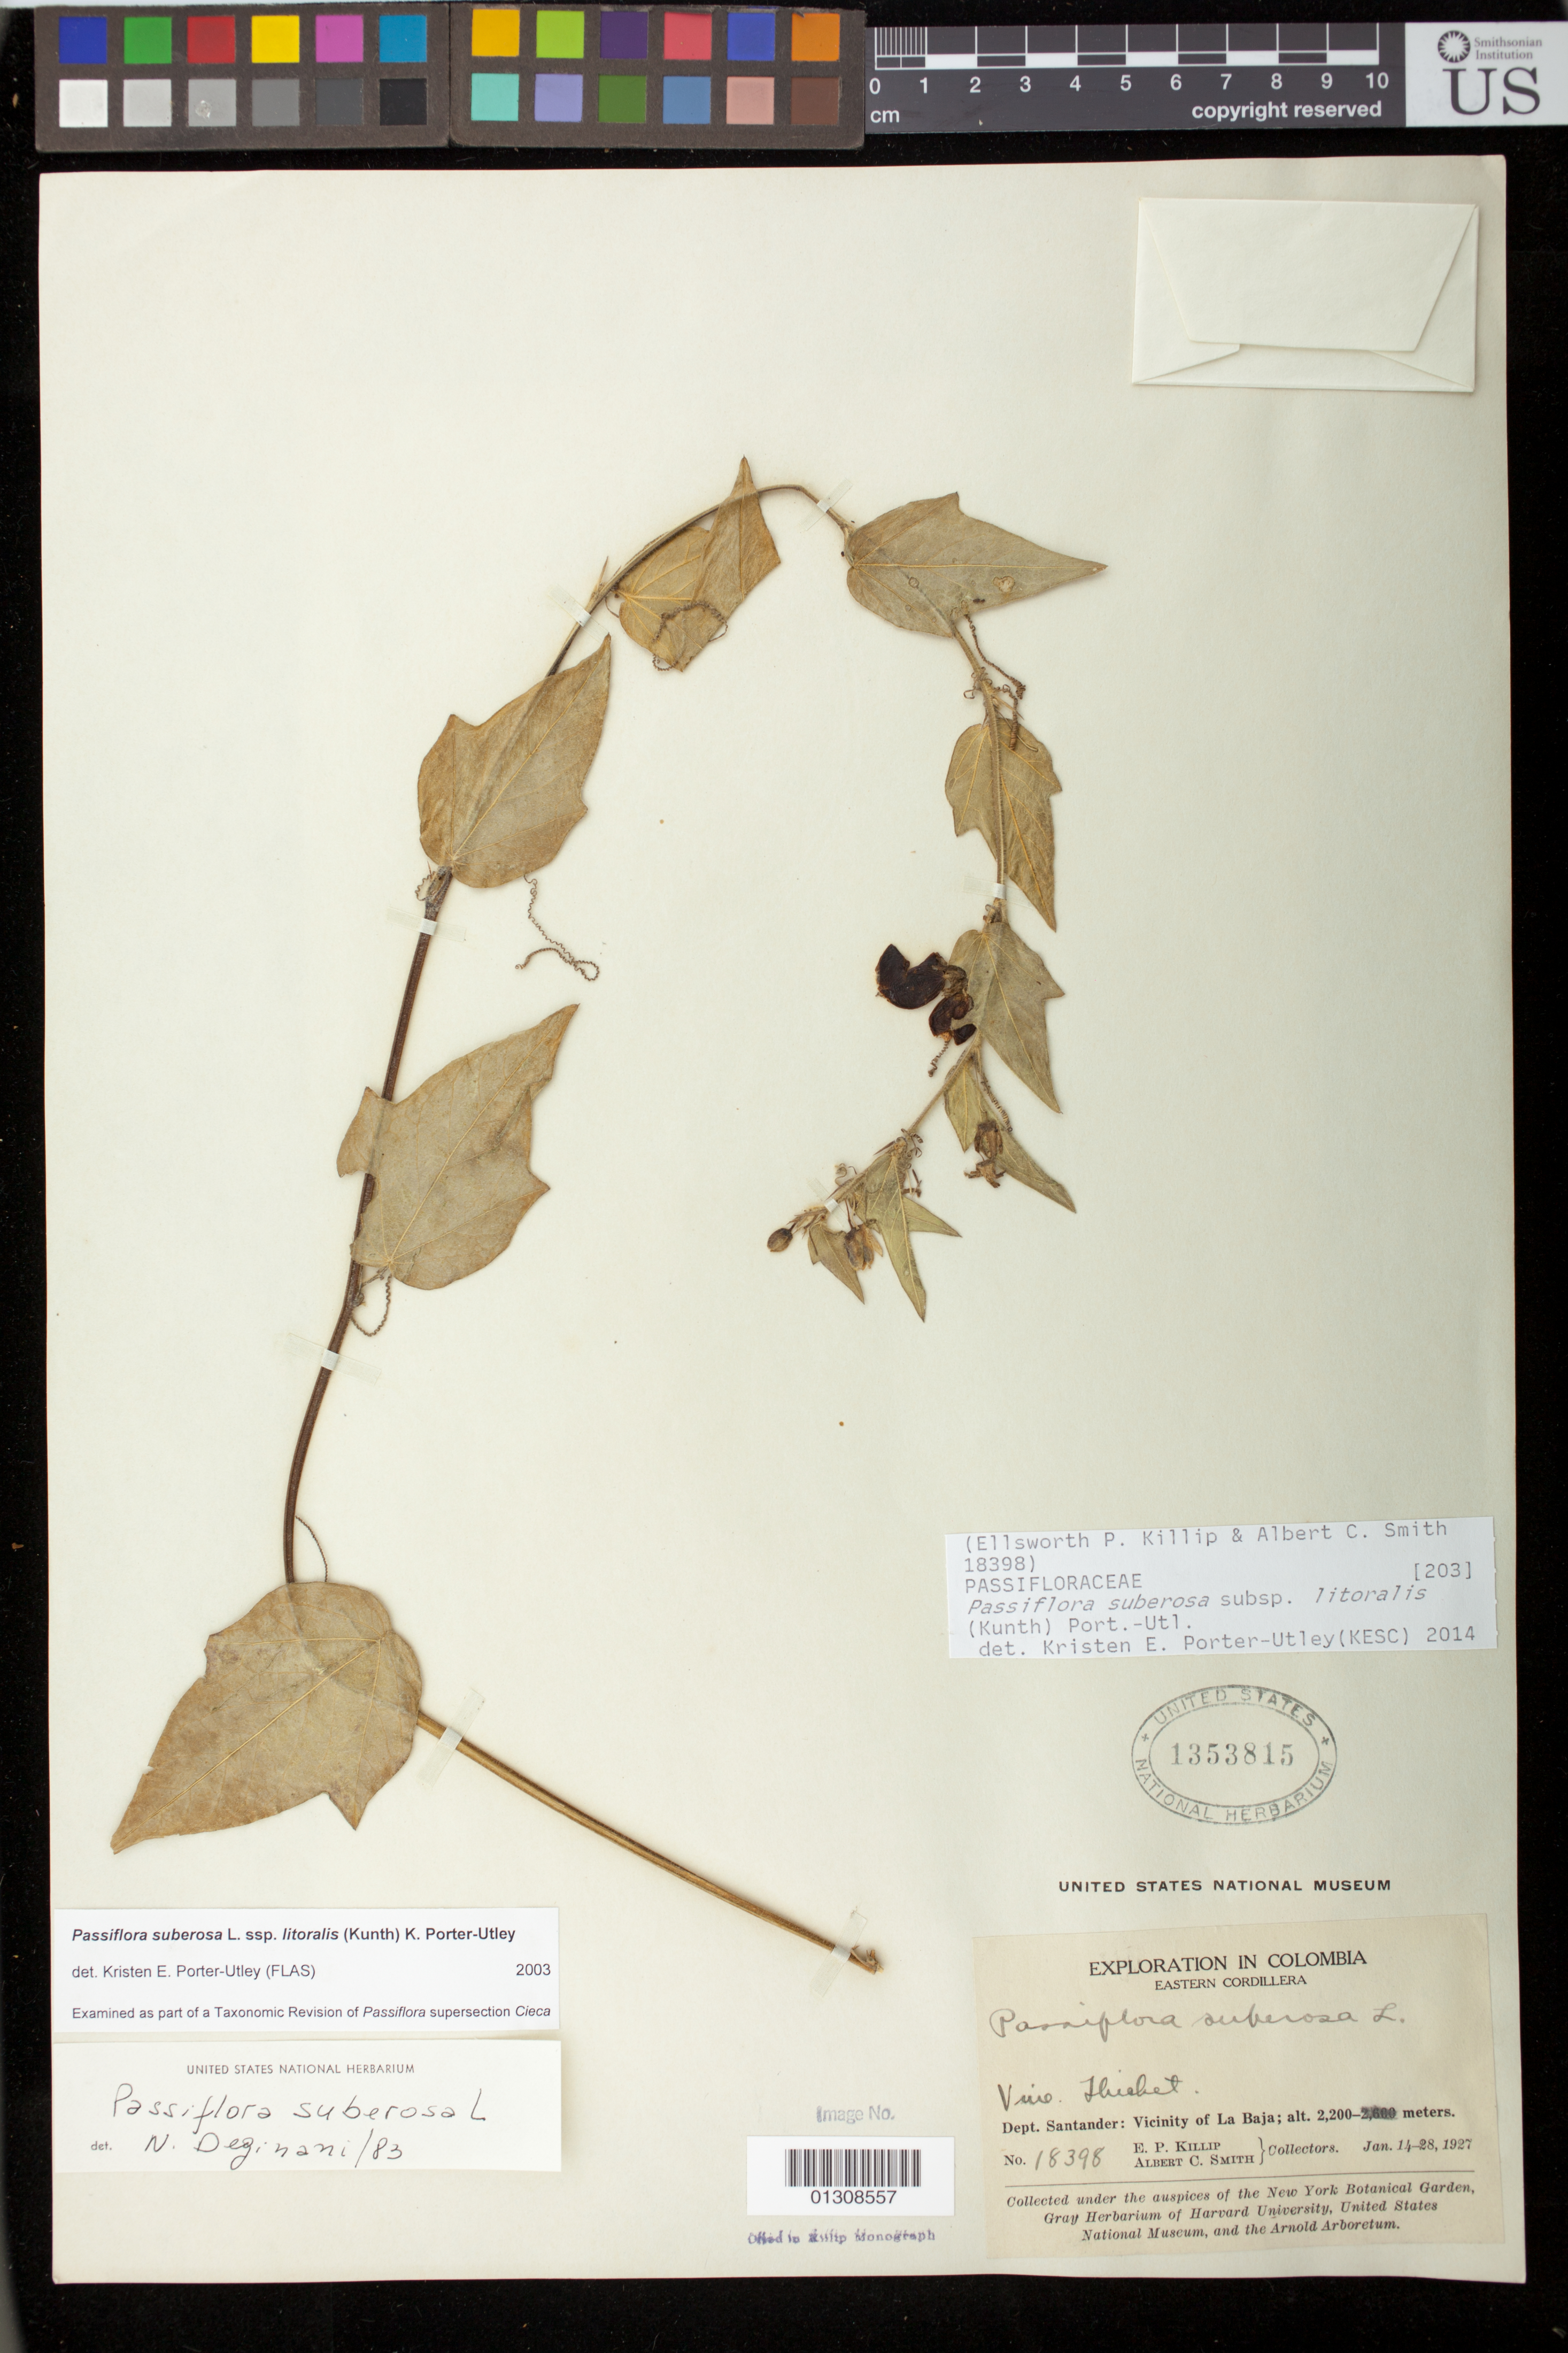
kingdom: Plantae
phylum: Tracheophyta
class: Magnoliopsida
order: Malpighiales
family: Passifloraceae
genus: Passiflora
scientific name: Passiflora suberosa subsp. litoralis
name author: (Kunth) Port.-Utl. et al.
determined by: Porter-Utley, K. E.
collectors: E. P. Killip & A. C. Smith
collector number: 18398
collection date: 1927-01-14/1927-01-28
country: Colombia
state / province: Santander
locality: Vicinity of La Baja.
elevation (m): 2200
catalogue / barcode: US 1353815